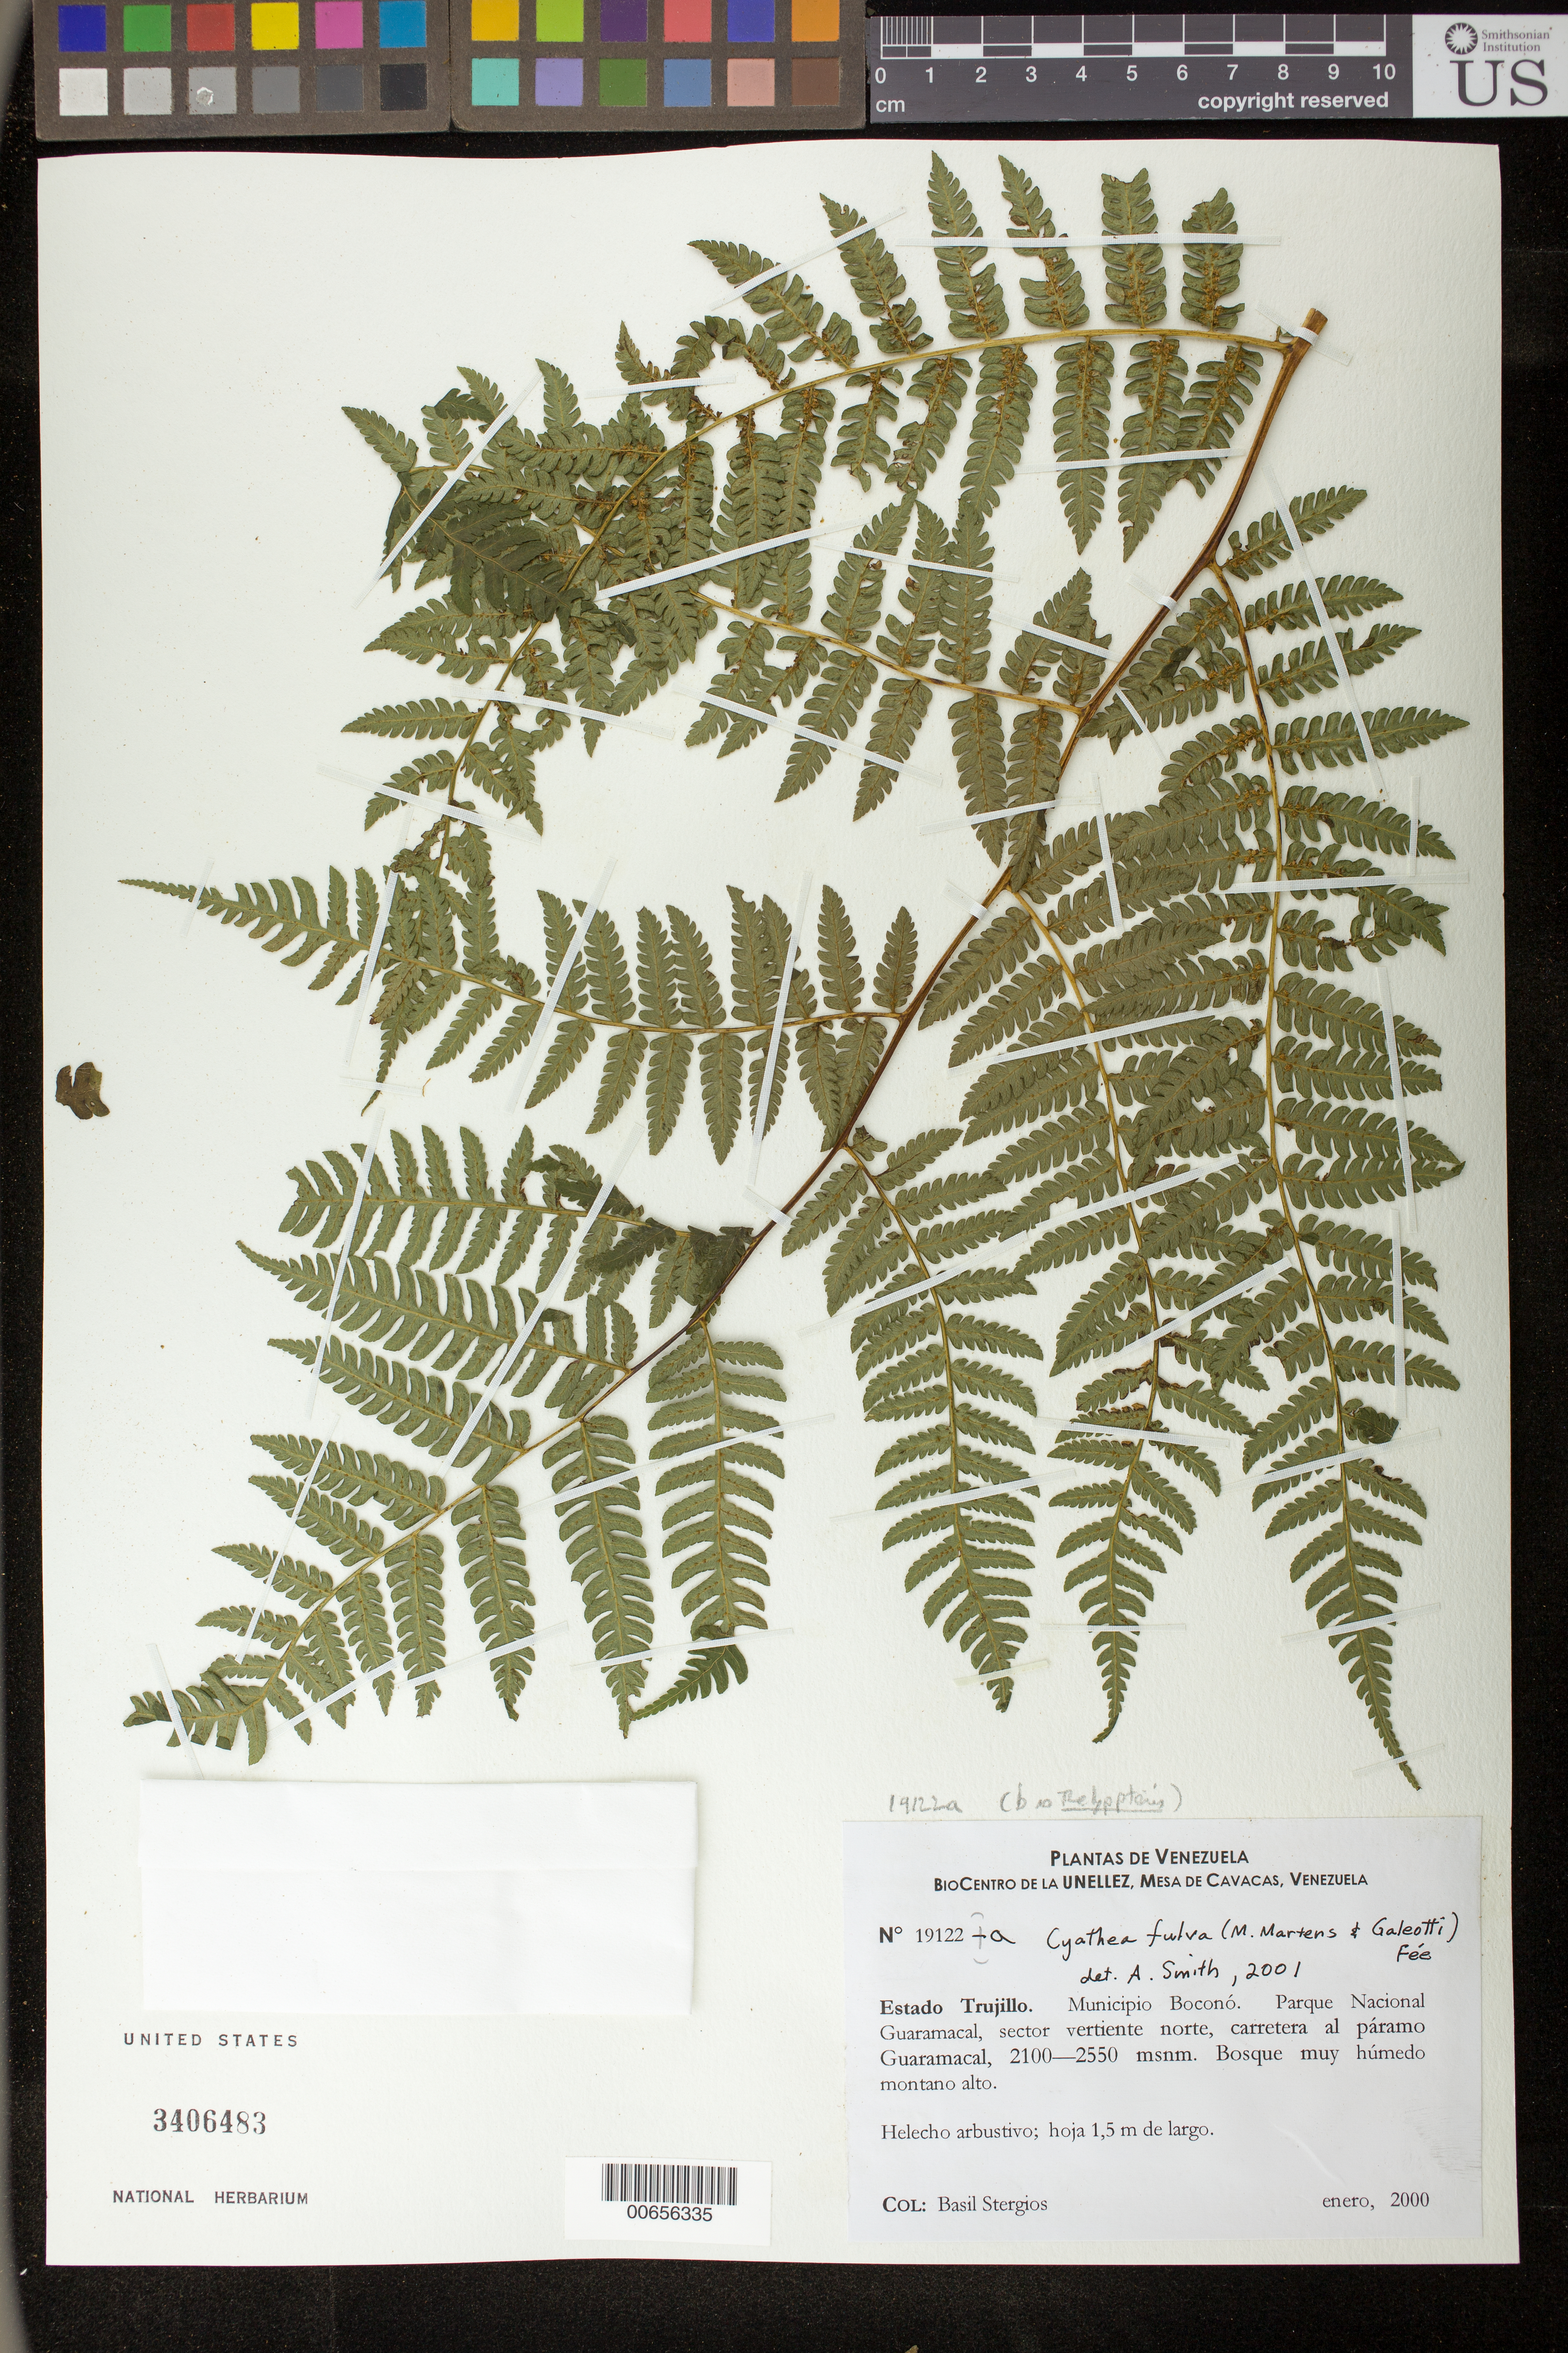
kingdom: Plantae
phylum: Tracheophyta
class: Polypodiopsida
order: Cyatheales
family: Cyatheaceae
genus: Cyathea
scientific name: Cyathea fulva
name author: (M. Martens & Galeotti) Fée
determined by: Smith, Alan R., (UC)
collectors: B. G. Stergios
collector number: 19122A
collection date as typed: Jan 2000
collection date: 2000-01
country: Venezuela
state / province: Trujillo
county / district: Boconó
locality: Parque Nacional Guaramacal, vertiente N, carretera al páramo Guaramacal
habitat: Bosque muy húmedo montano alto.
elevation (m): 2100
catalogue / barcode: US 3406483